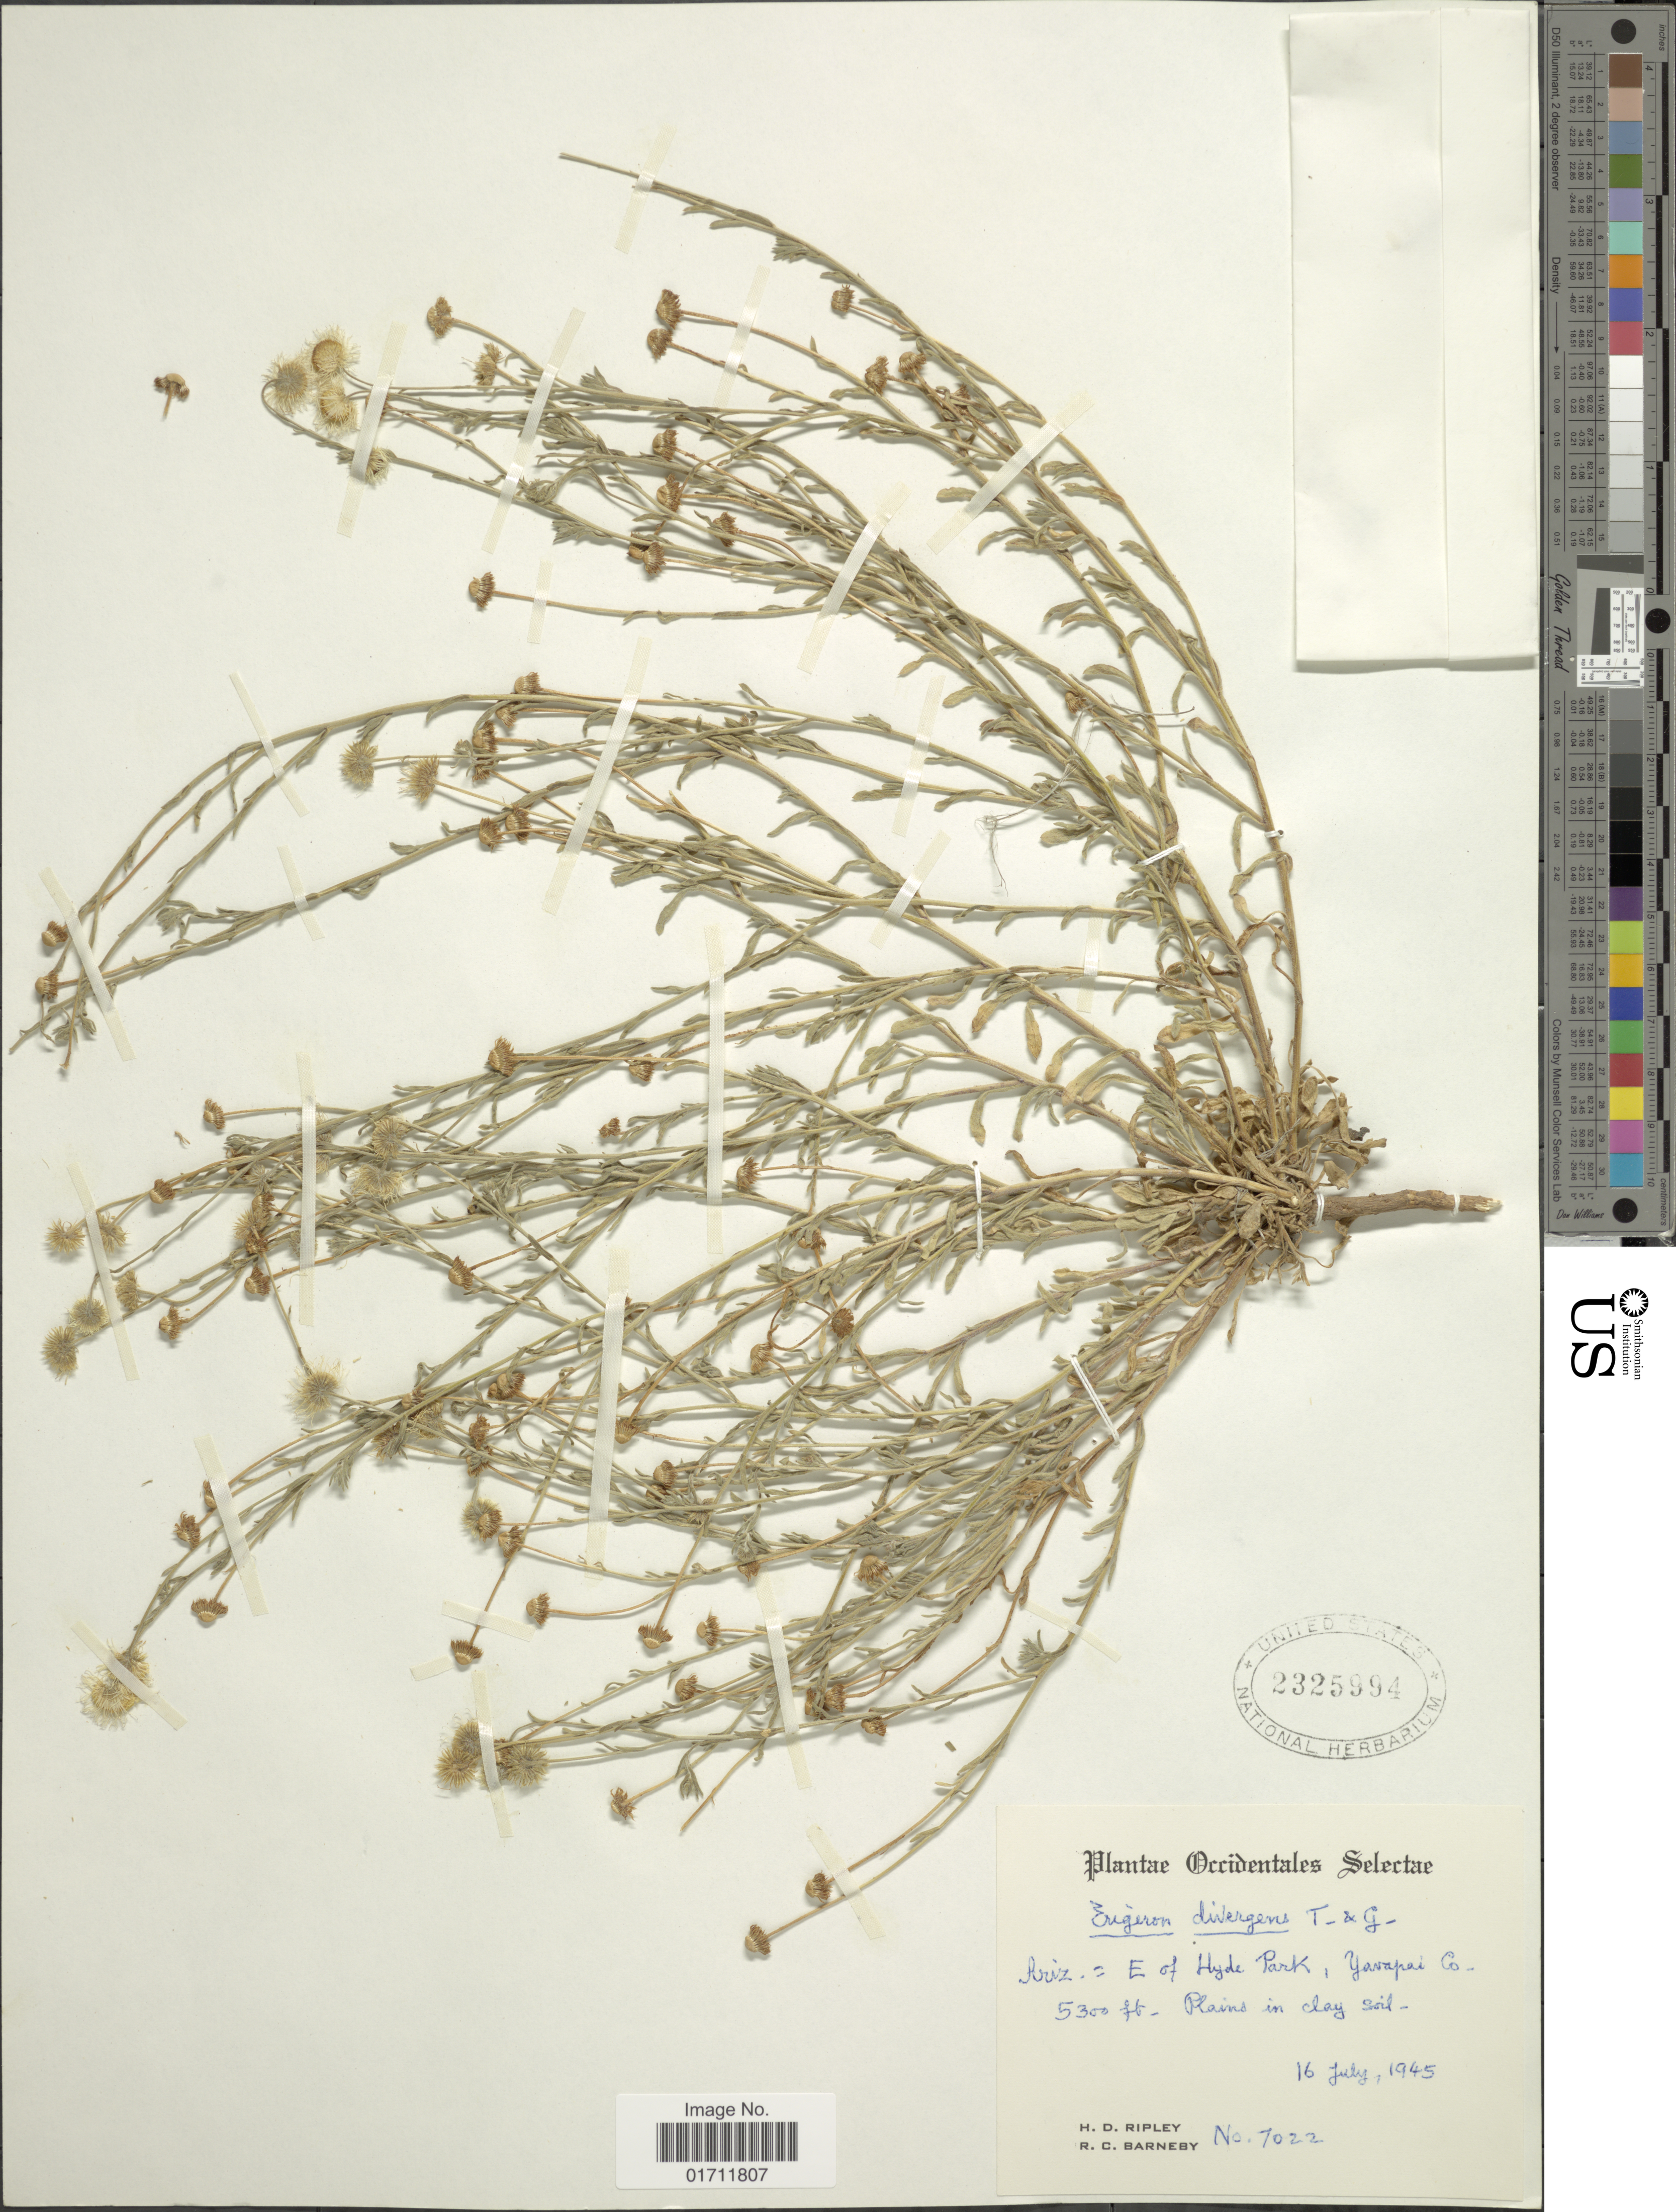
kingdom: Plantae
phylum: Tracheophyta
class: Magnoliopsida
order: Asterales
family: Asteraceae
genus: Erigeron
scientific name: Erigeron divergens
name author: Torr. & A. Gray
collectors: H. Ripley & R. C. Barneby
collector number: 7022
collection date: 1945-07-16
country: United States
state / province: Arizona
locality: Occidentales Selectae, Ariz = E of Hyde Park, Yavapai Co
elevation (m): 1615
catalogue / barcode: US 2325994